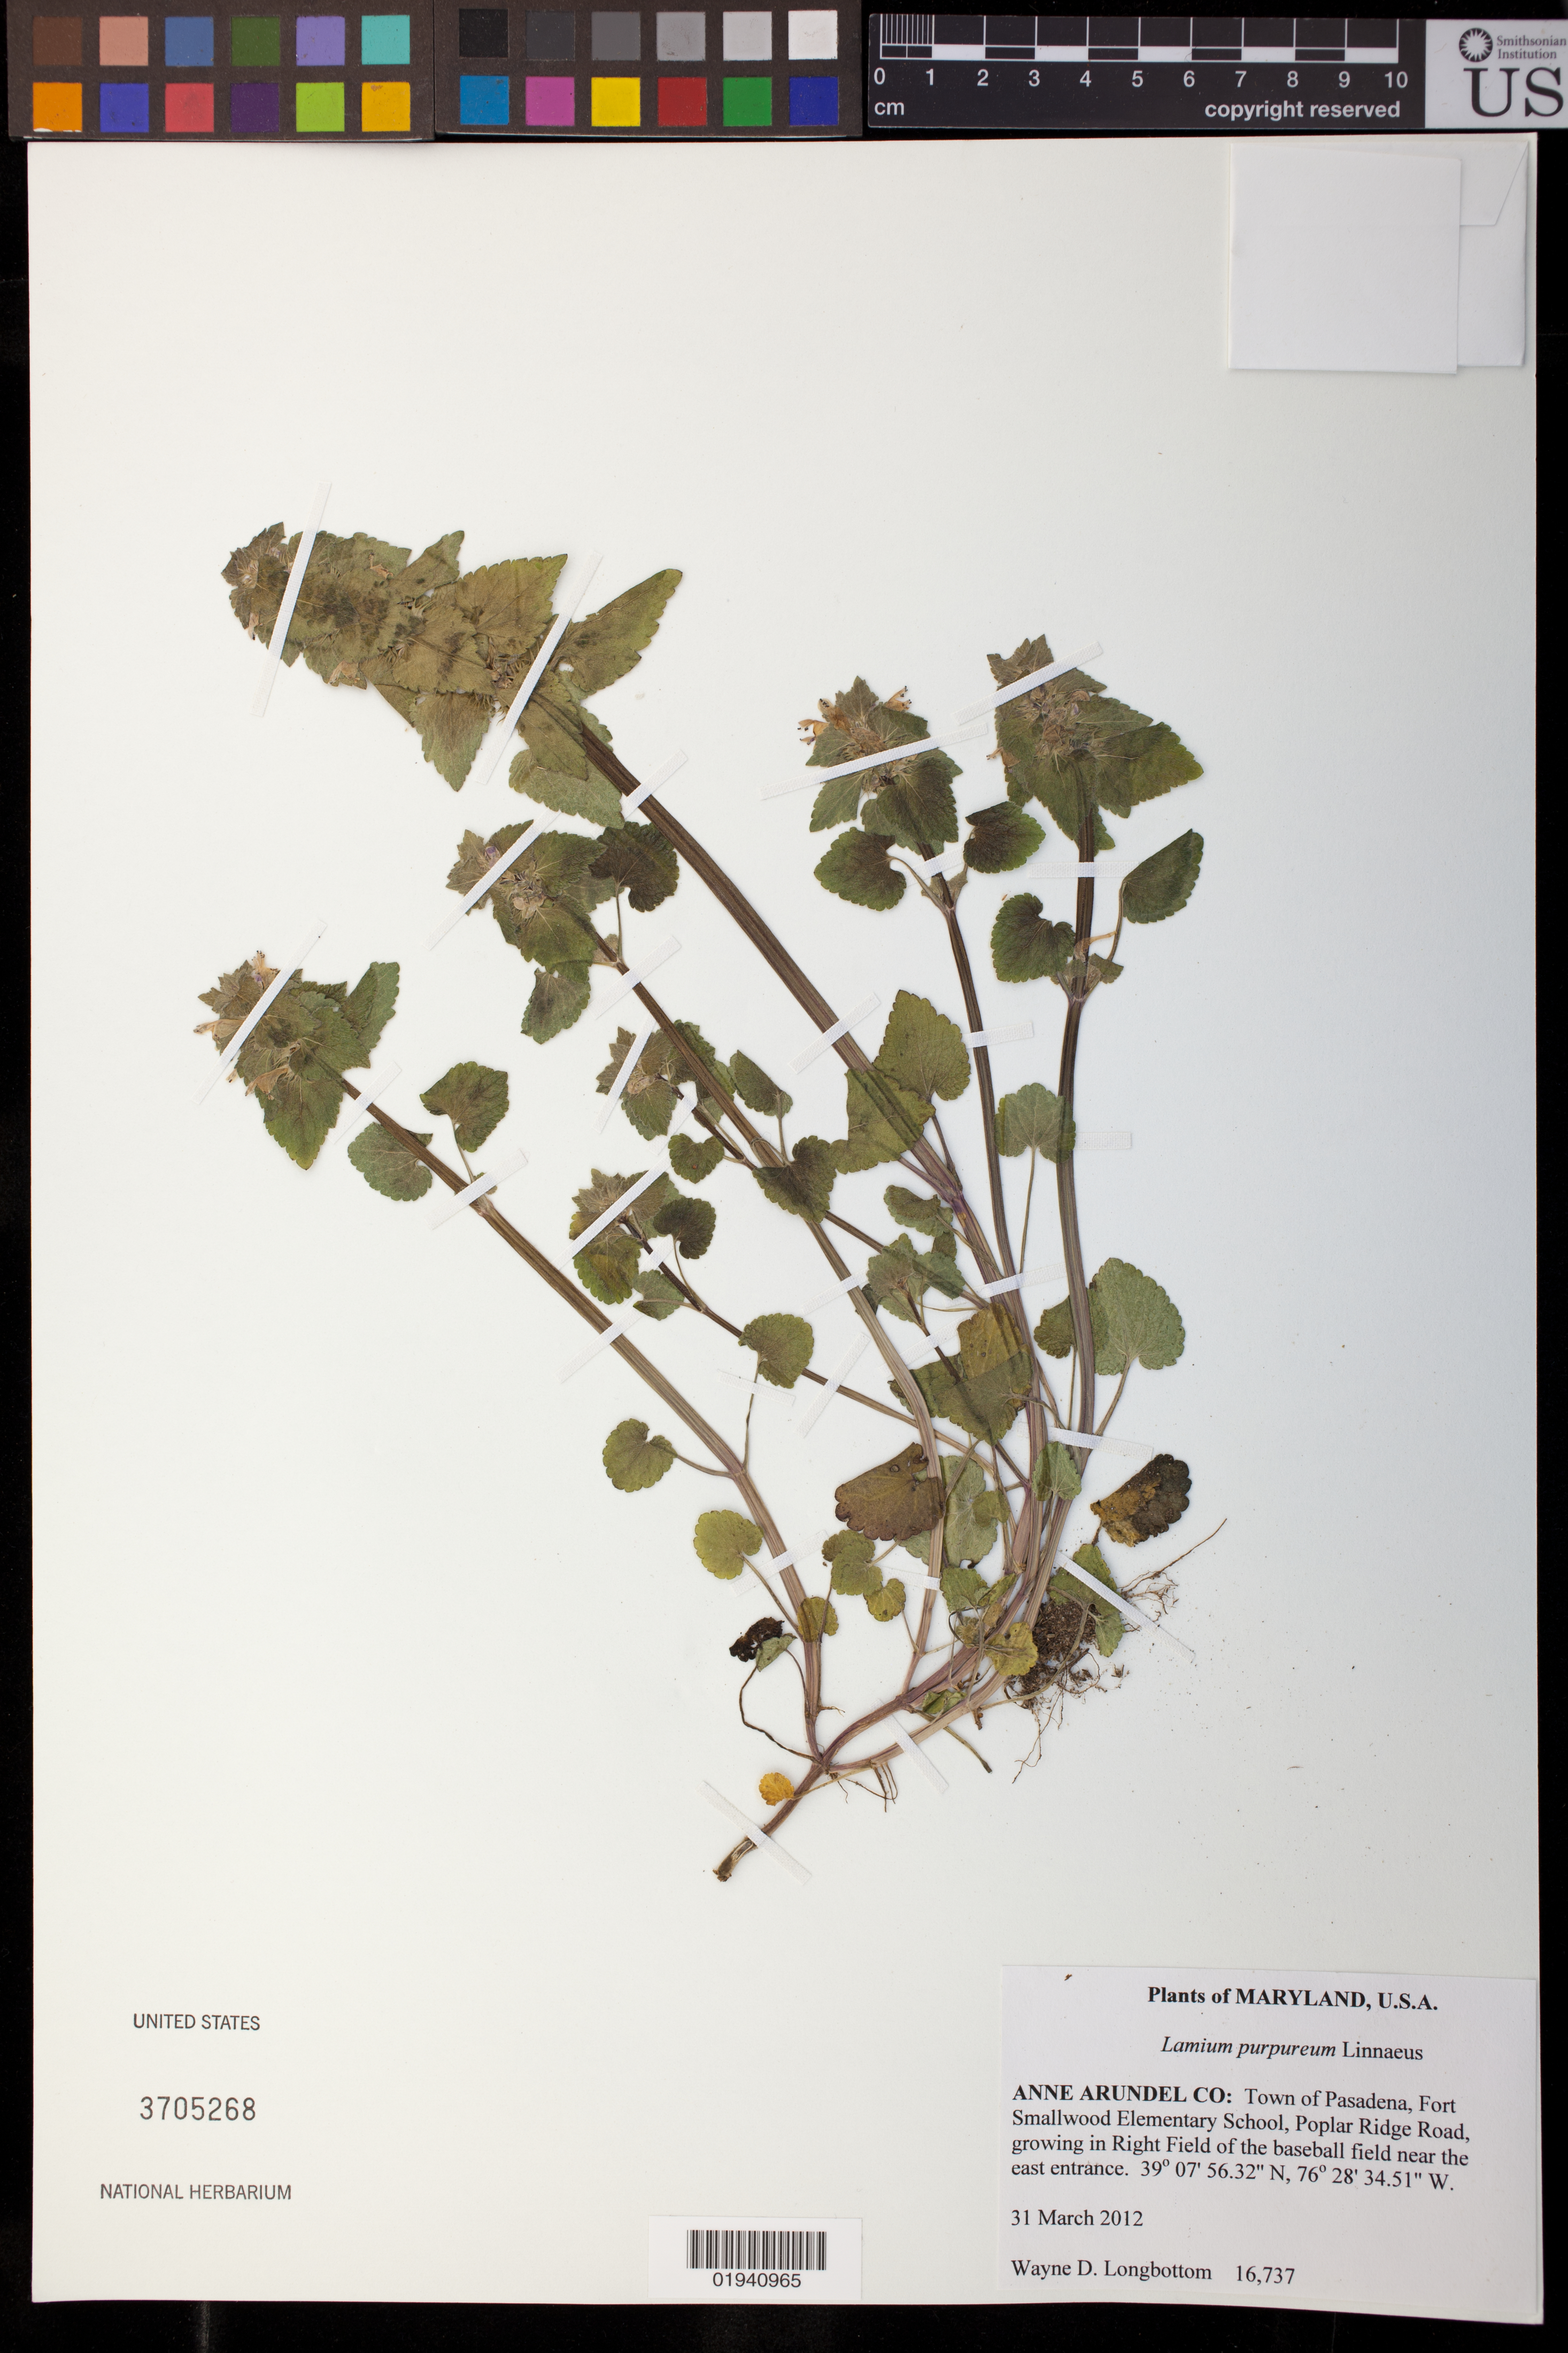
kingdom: Plantae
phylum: Tracheophyta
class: Magnoliopsida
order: Lamiales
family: Lamiaceae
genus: Lamium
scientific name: Lamium purpureum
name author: L.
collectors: W. D. Longbottom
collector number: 16737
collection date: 2012-03-31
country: United States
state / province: Maryland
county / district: Anne Arundel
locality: Town of Pasadena, Fort Smallwood Elementary School, Poplar Ridge Road, in Right Field of the baseball field near the east entrance.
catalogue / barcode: US 3705268